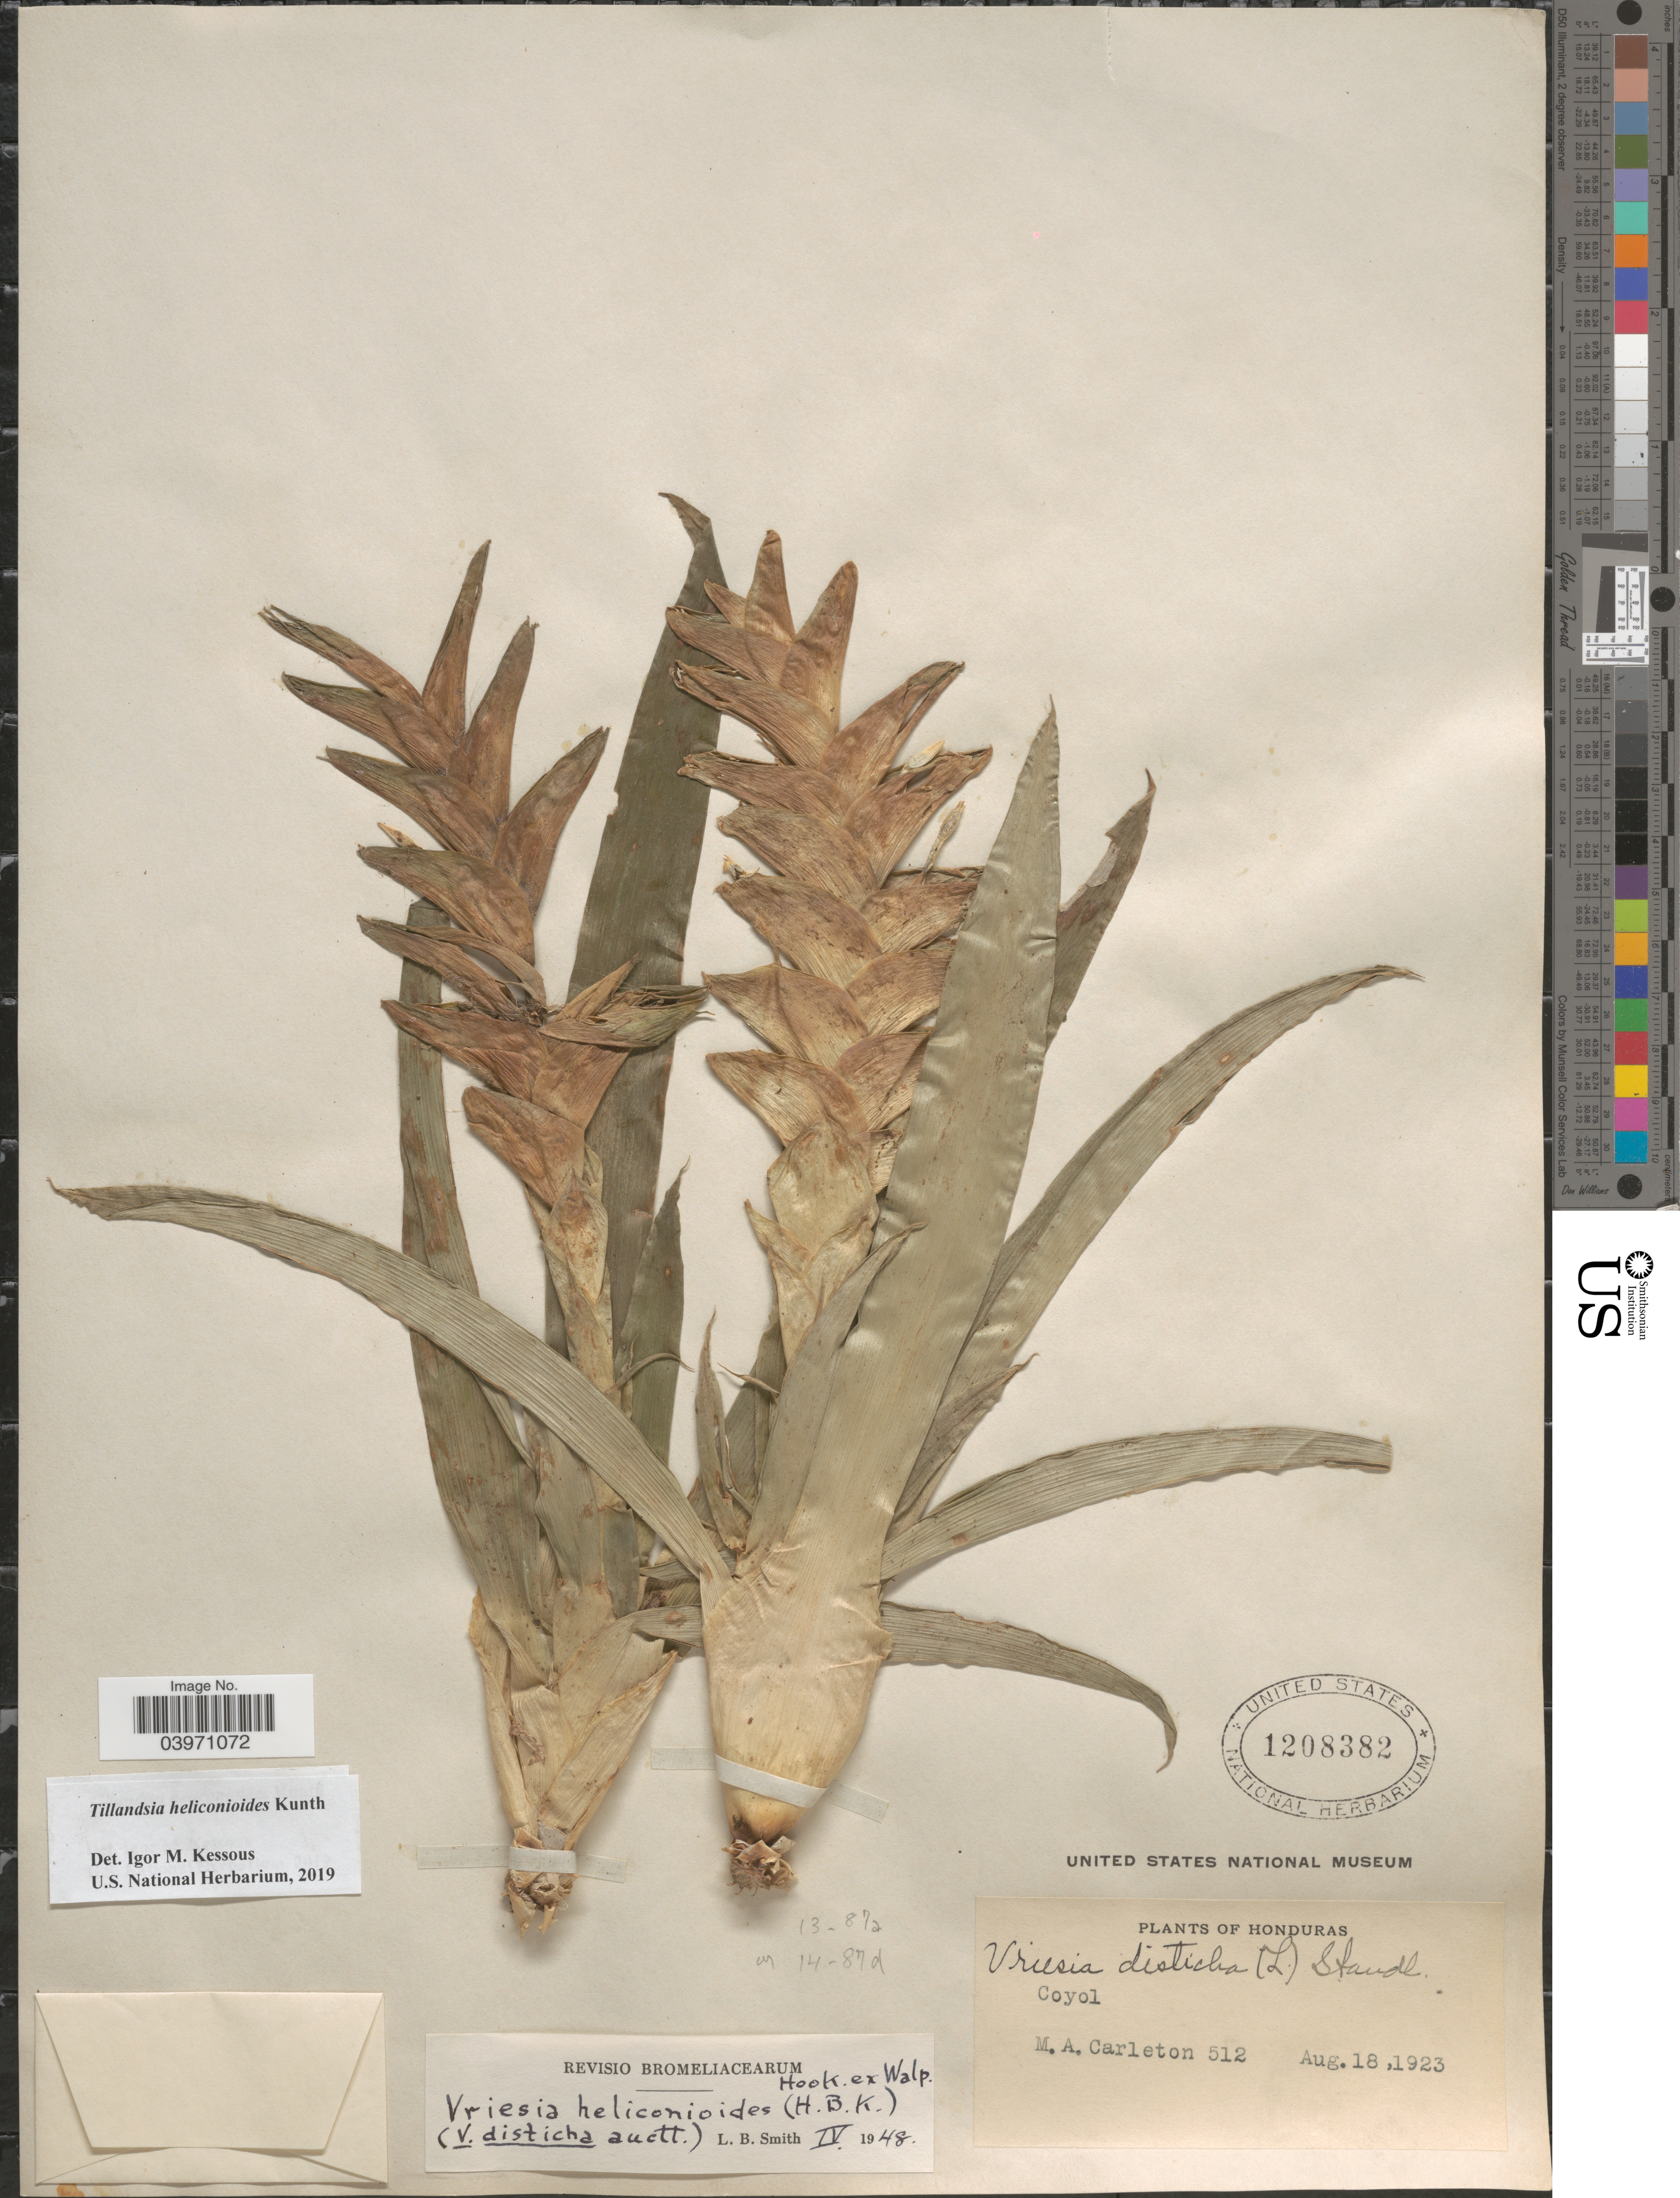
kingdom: Plantae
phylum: Tracheophyta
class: Liliopsida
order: Poales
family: Bromeliaceae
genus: Tillandsia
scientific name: Tillandsia heliconioides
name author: Kunth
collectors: M. A. Carleton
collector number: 512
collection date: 1923-08-18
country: Honduras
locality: Coyol.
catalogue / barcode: US 1208382